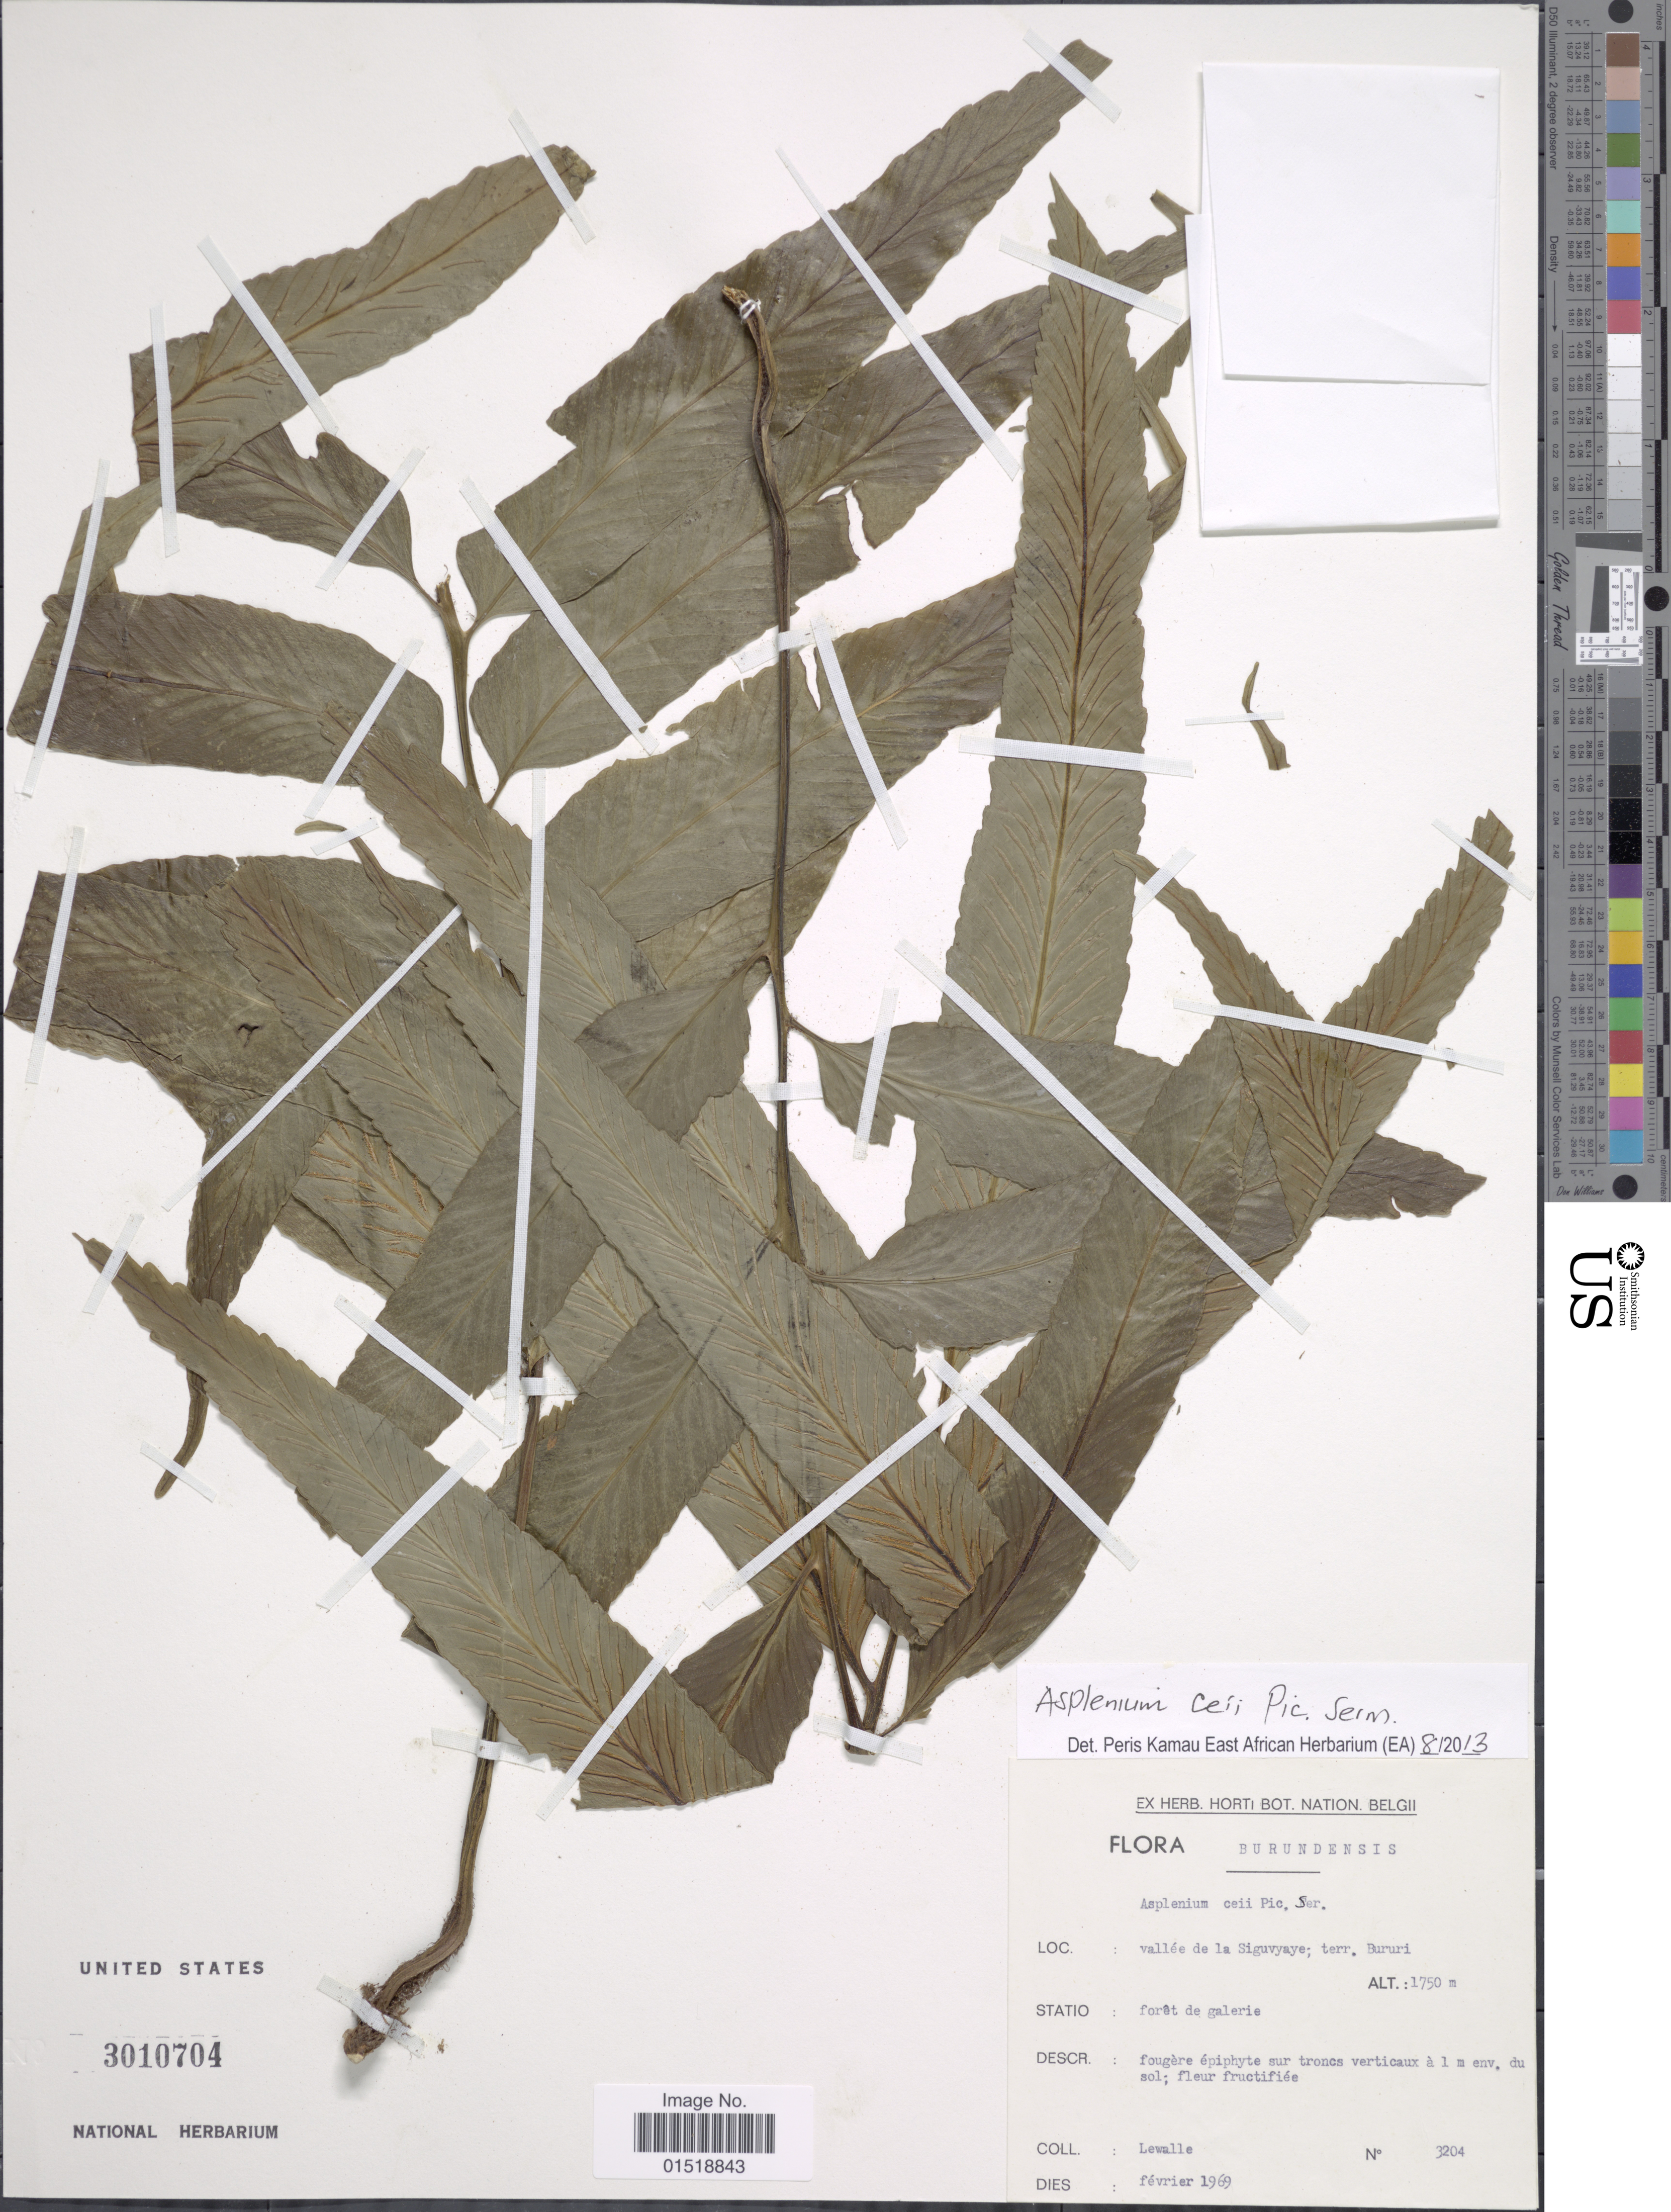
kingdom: Plantae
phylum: Tracheophyta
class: Polypodiopsida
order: Polypodiales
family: Aspleniaceae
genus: Asplenium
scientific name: Asplenium ceei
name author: Pic. Serm.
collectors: Lewalle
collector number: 3204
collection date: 1969-02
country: Burundi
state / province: Bururi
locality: Burundensis. Vallée de la Siguvyaye; terr. Bururi.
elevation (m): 1750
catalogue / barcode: US 3010704